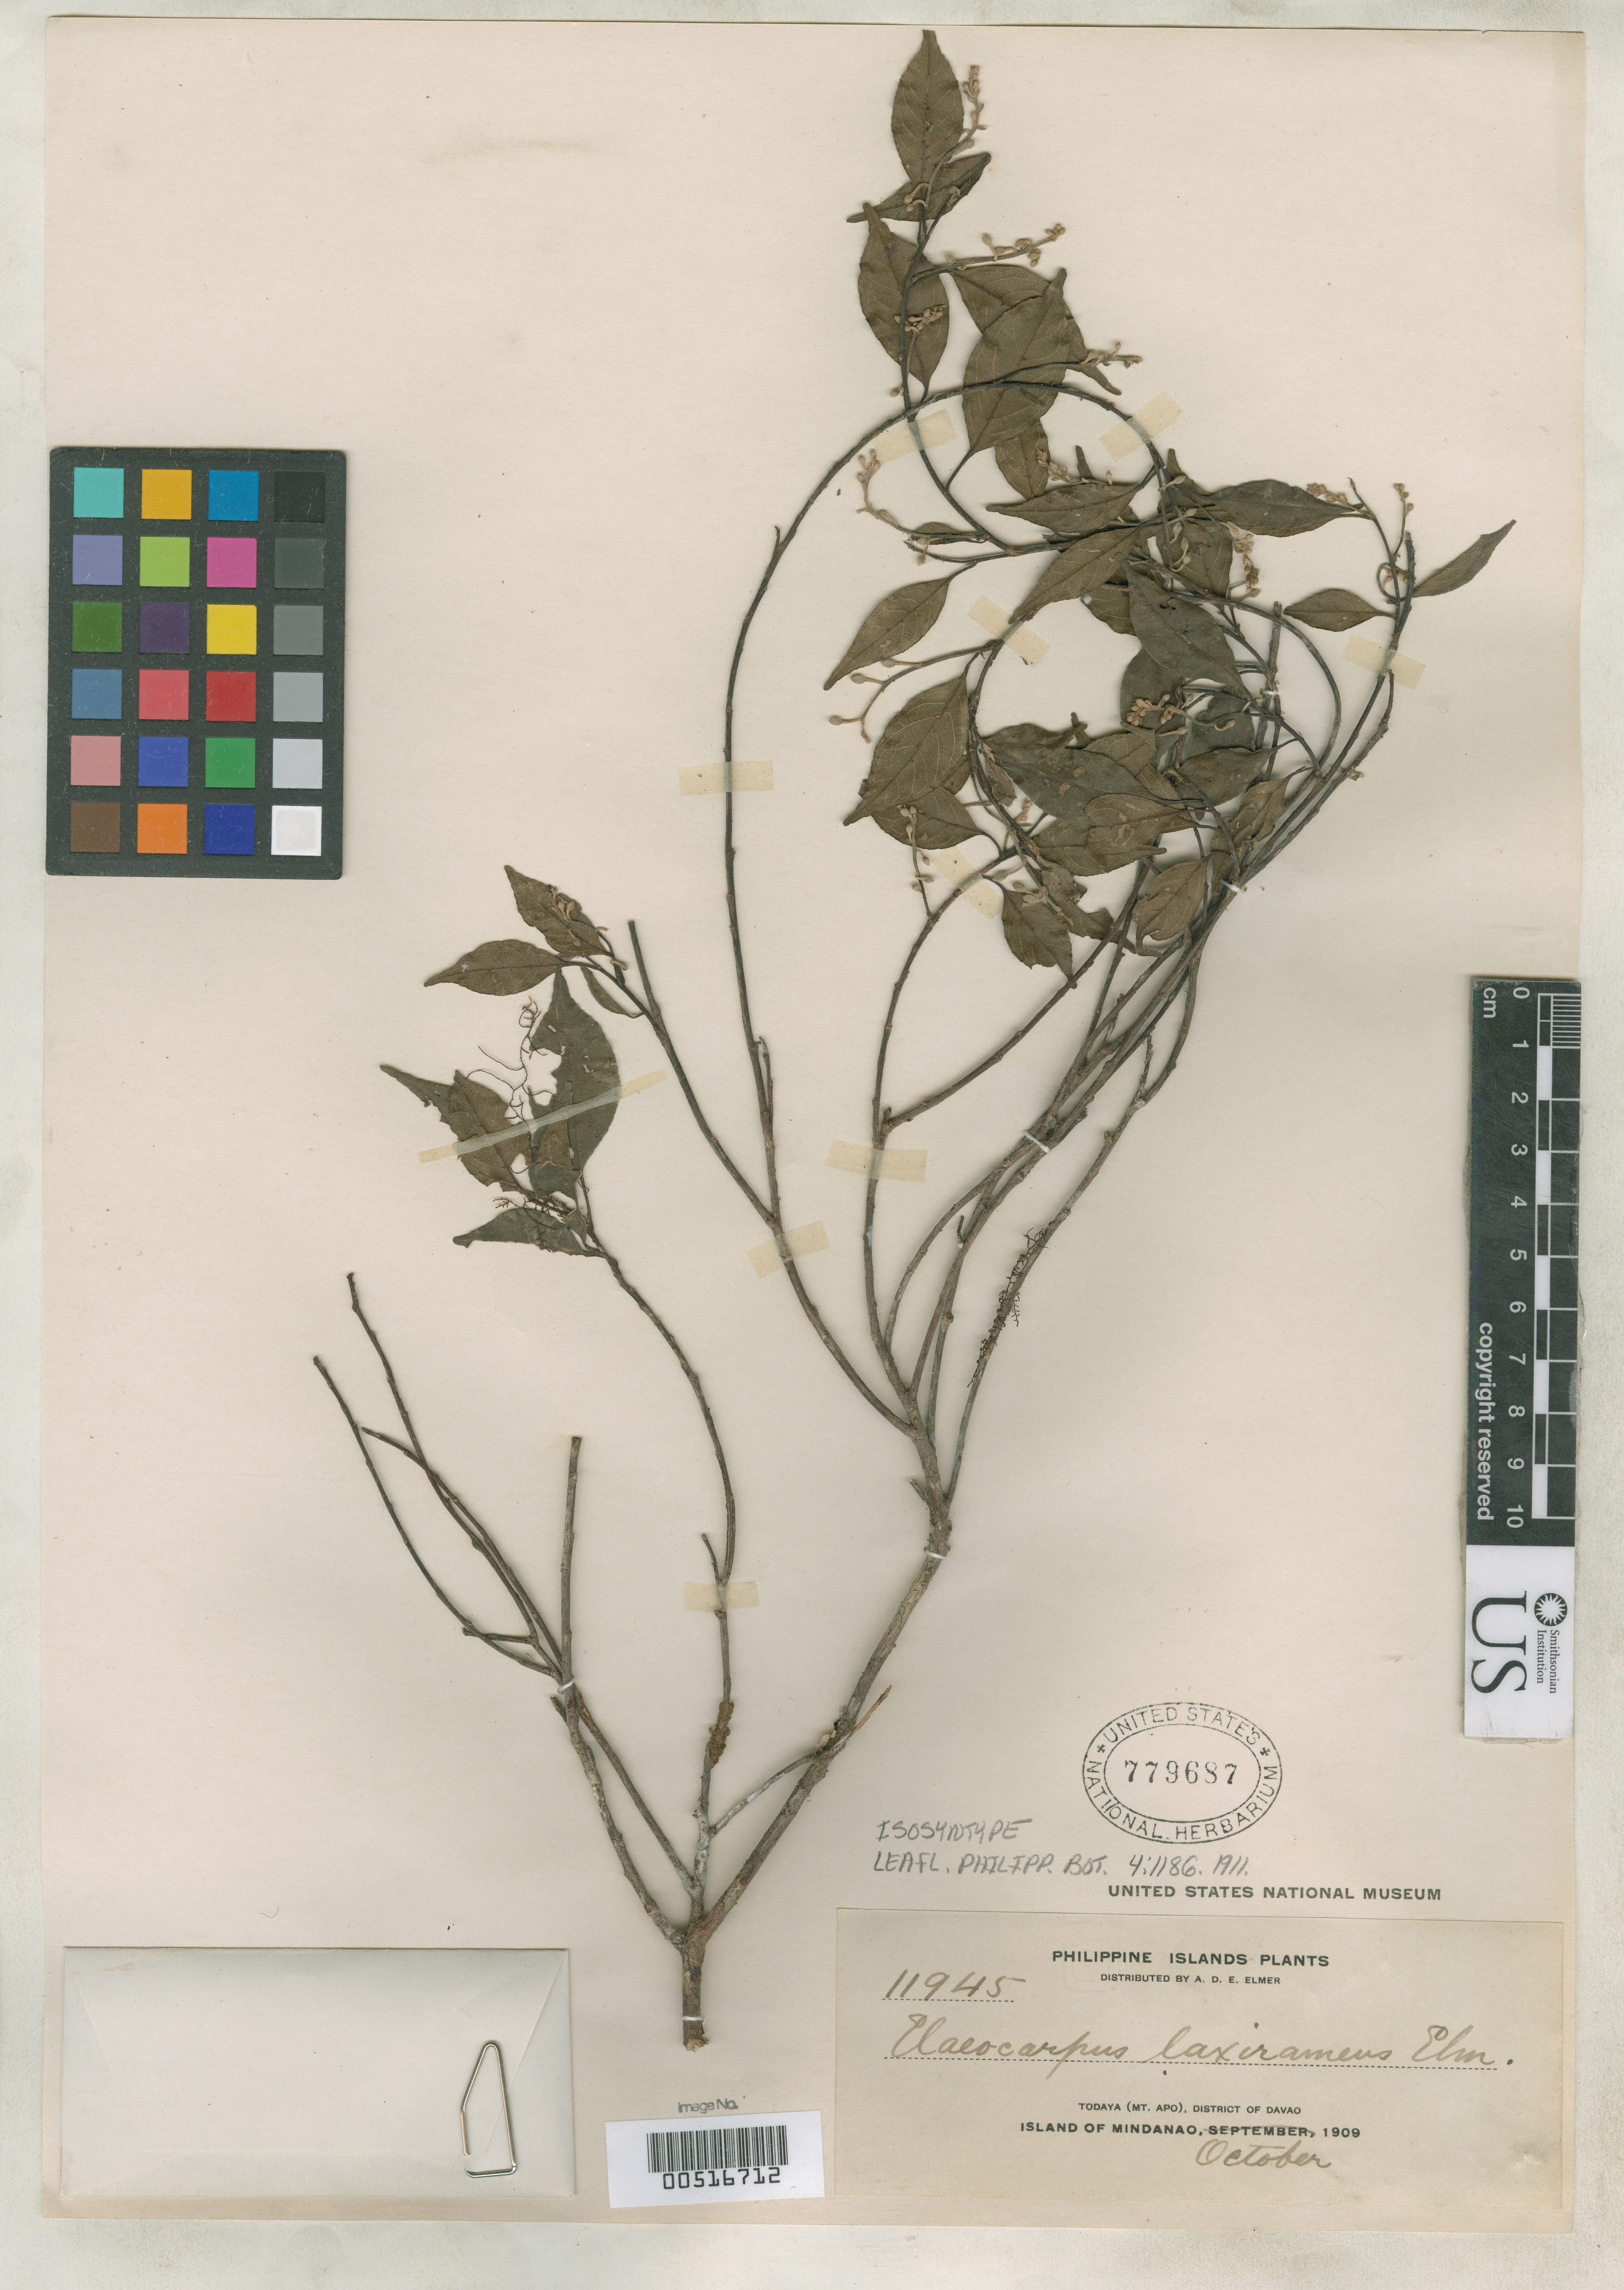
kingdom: Plantae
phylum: Tracheophyta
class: Magnoliopsida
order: Oxalidales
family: Elaeocarpaceae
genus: Elaeocarpus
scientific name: Elaeocarpus laxirameus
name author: Elmer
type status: Isosyntype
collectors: A. D. E. Elmer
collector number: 11945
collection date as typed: Oct 1909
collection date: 1909-10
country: Philippines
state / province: Davao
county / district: Davao del Sur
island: Mindanao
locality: Todaya, Mt. Apo.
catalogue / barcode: US 779687